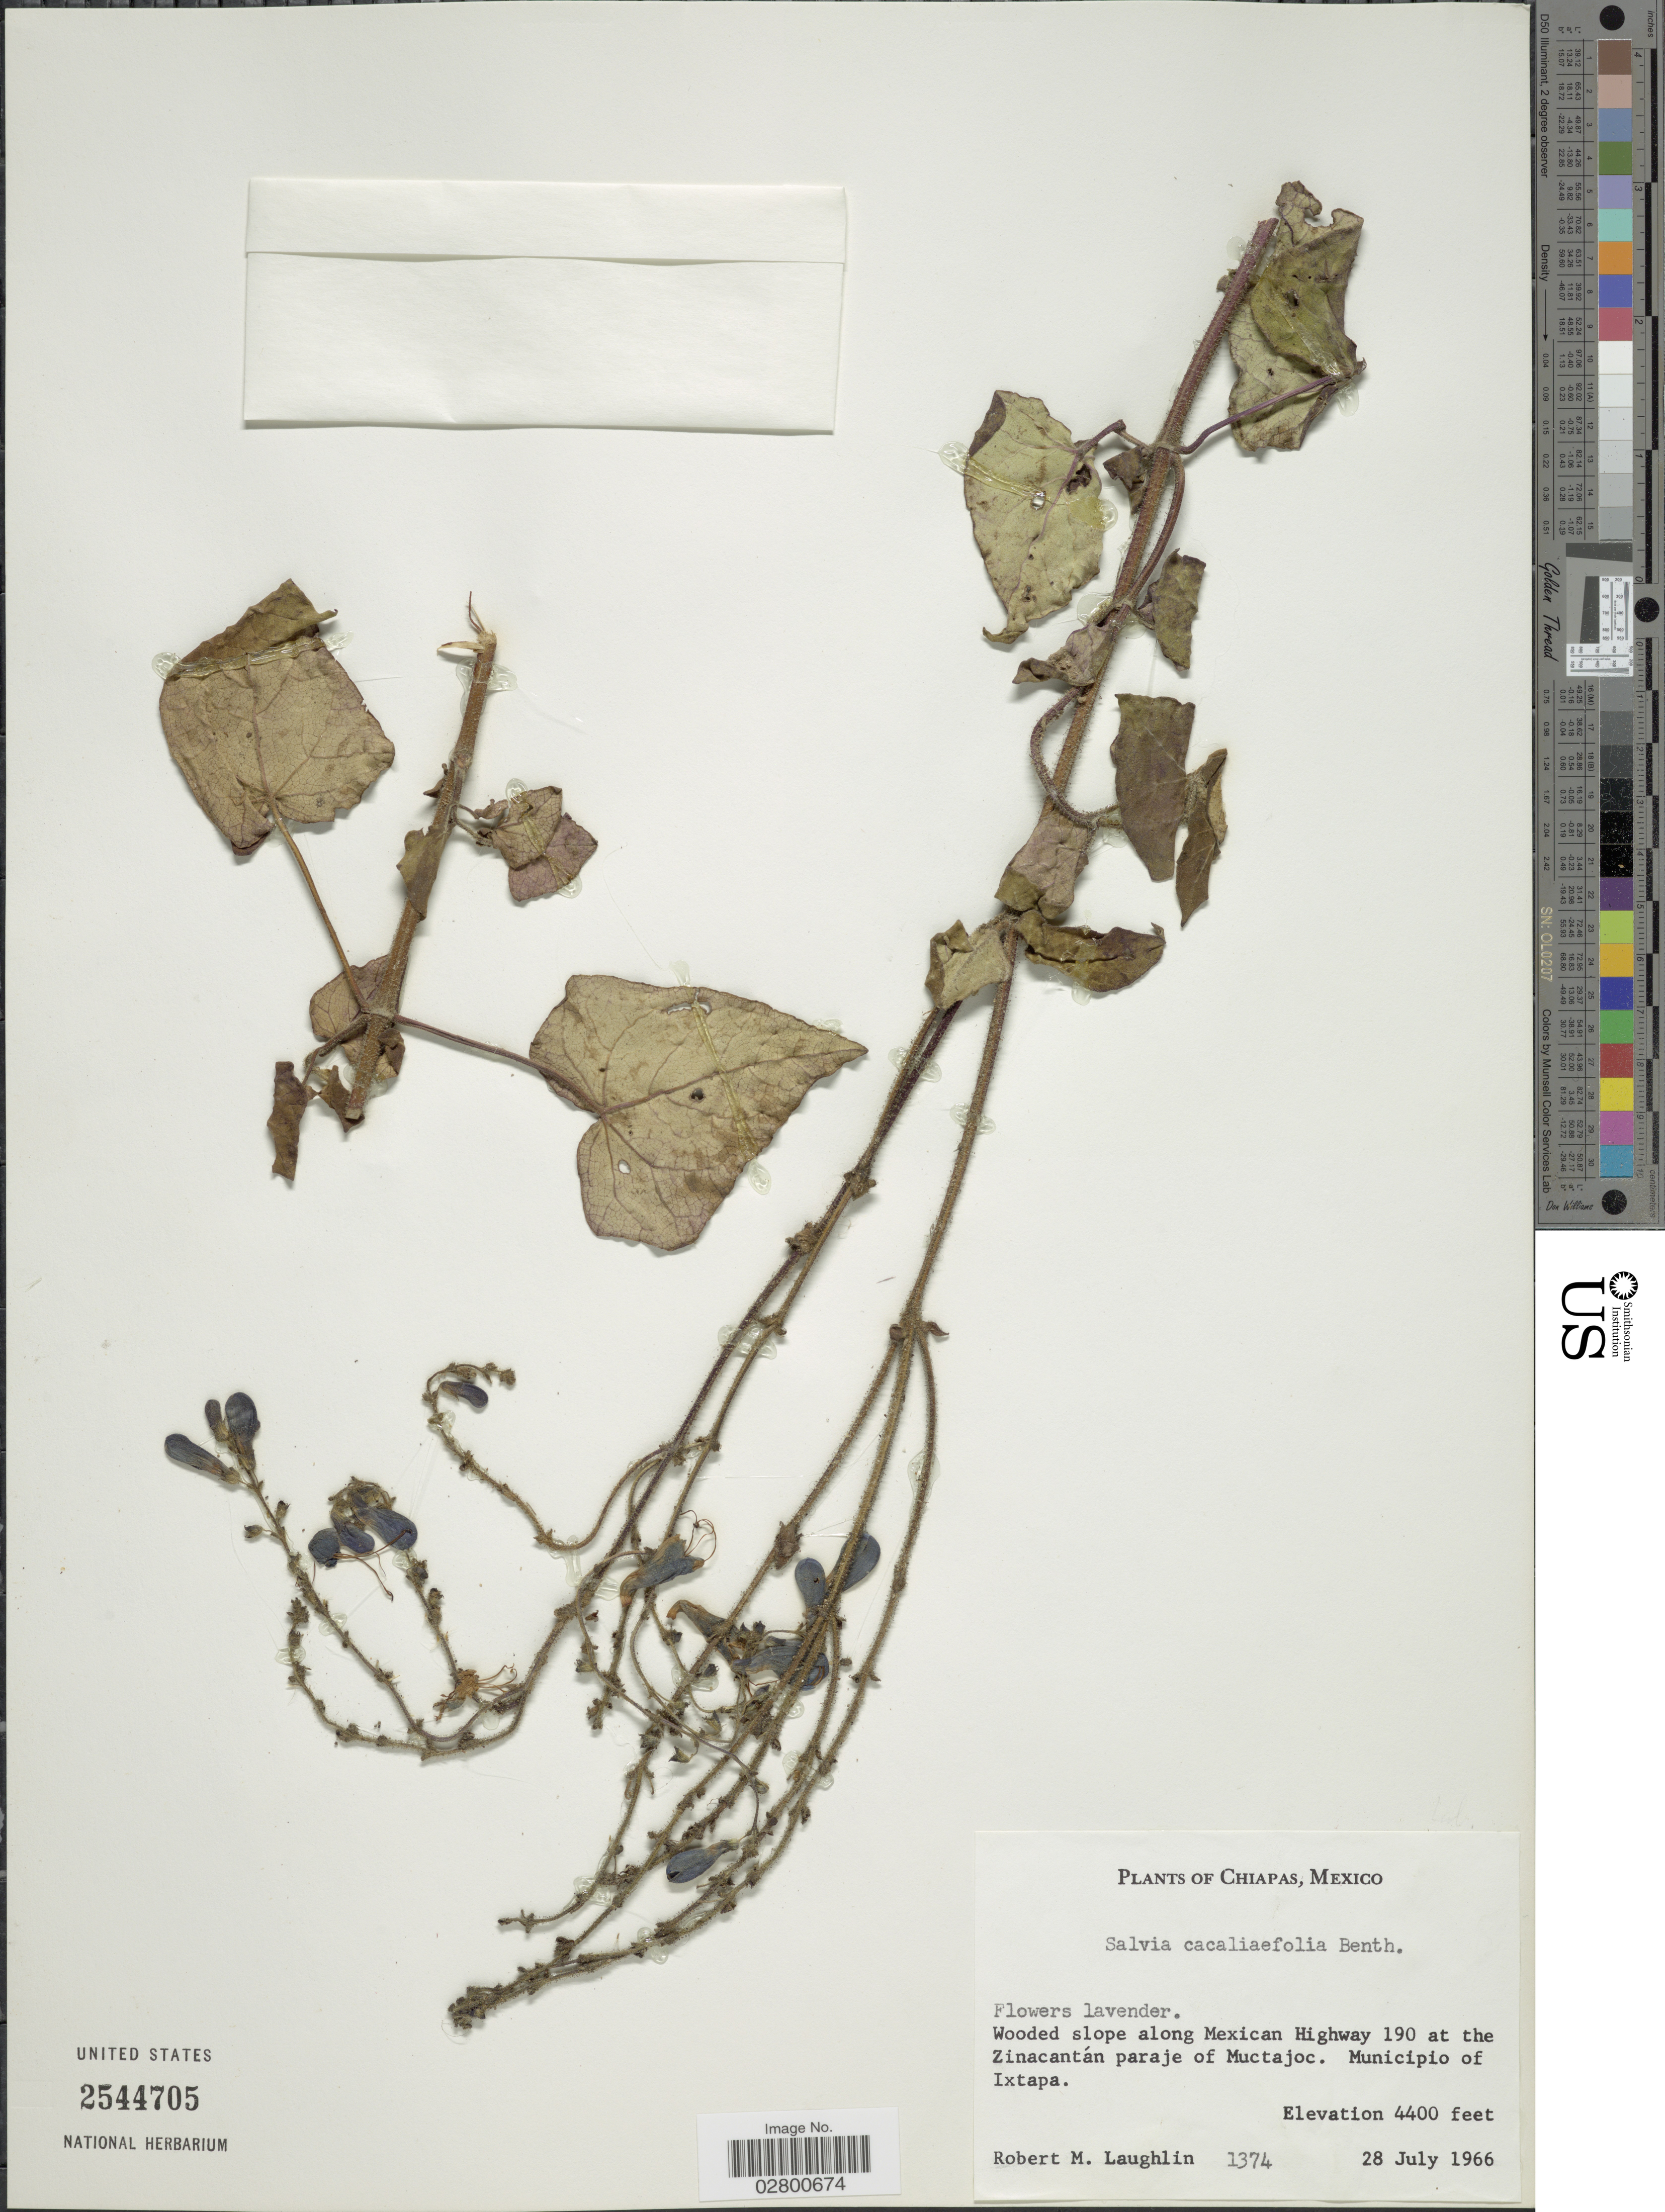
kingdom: Plantae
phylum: Tracheophyta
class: Magnoliopsida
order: Lamiales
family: Lamiaceae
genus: Salvia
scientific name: Salvia cacaliifolia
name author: Benth.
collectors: R. M. Laughlin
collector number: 1374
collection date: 1966-07-28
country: Mexico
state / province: Chiapas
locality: Woodes slope along Mexican Highway 190 at the Zinacantán paraje of Muctajoc, Municipio of Ixtapa.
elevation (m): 1341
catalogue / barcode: US 2544705